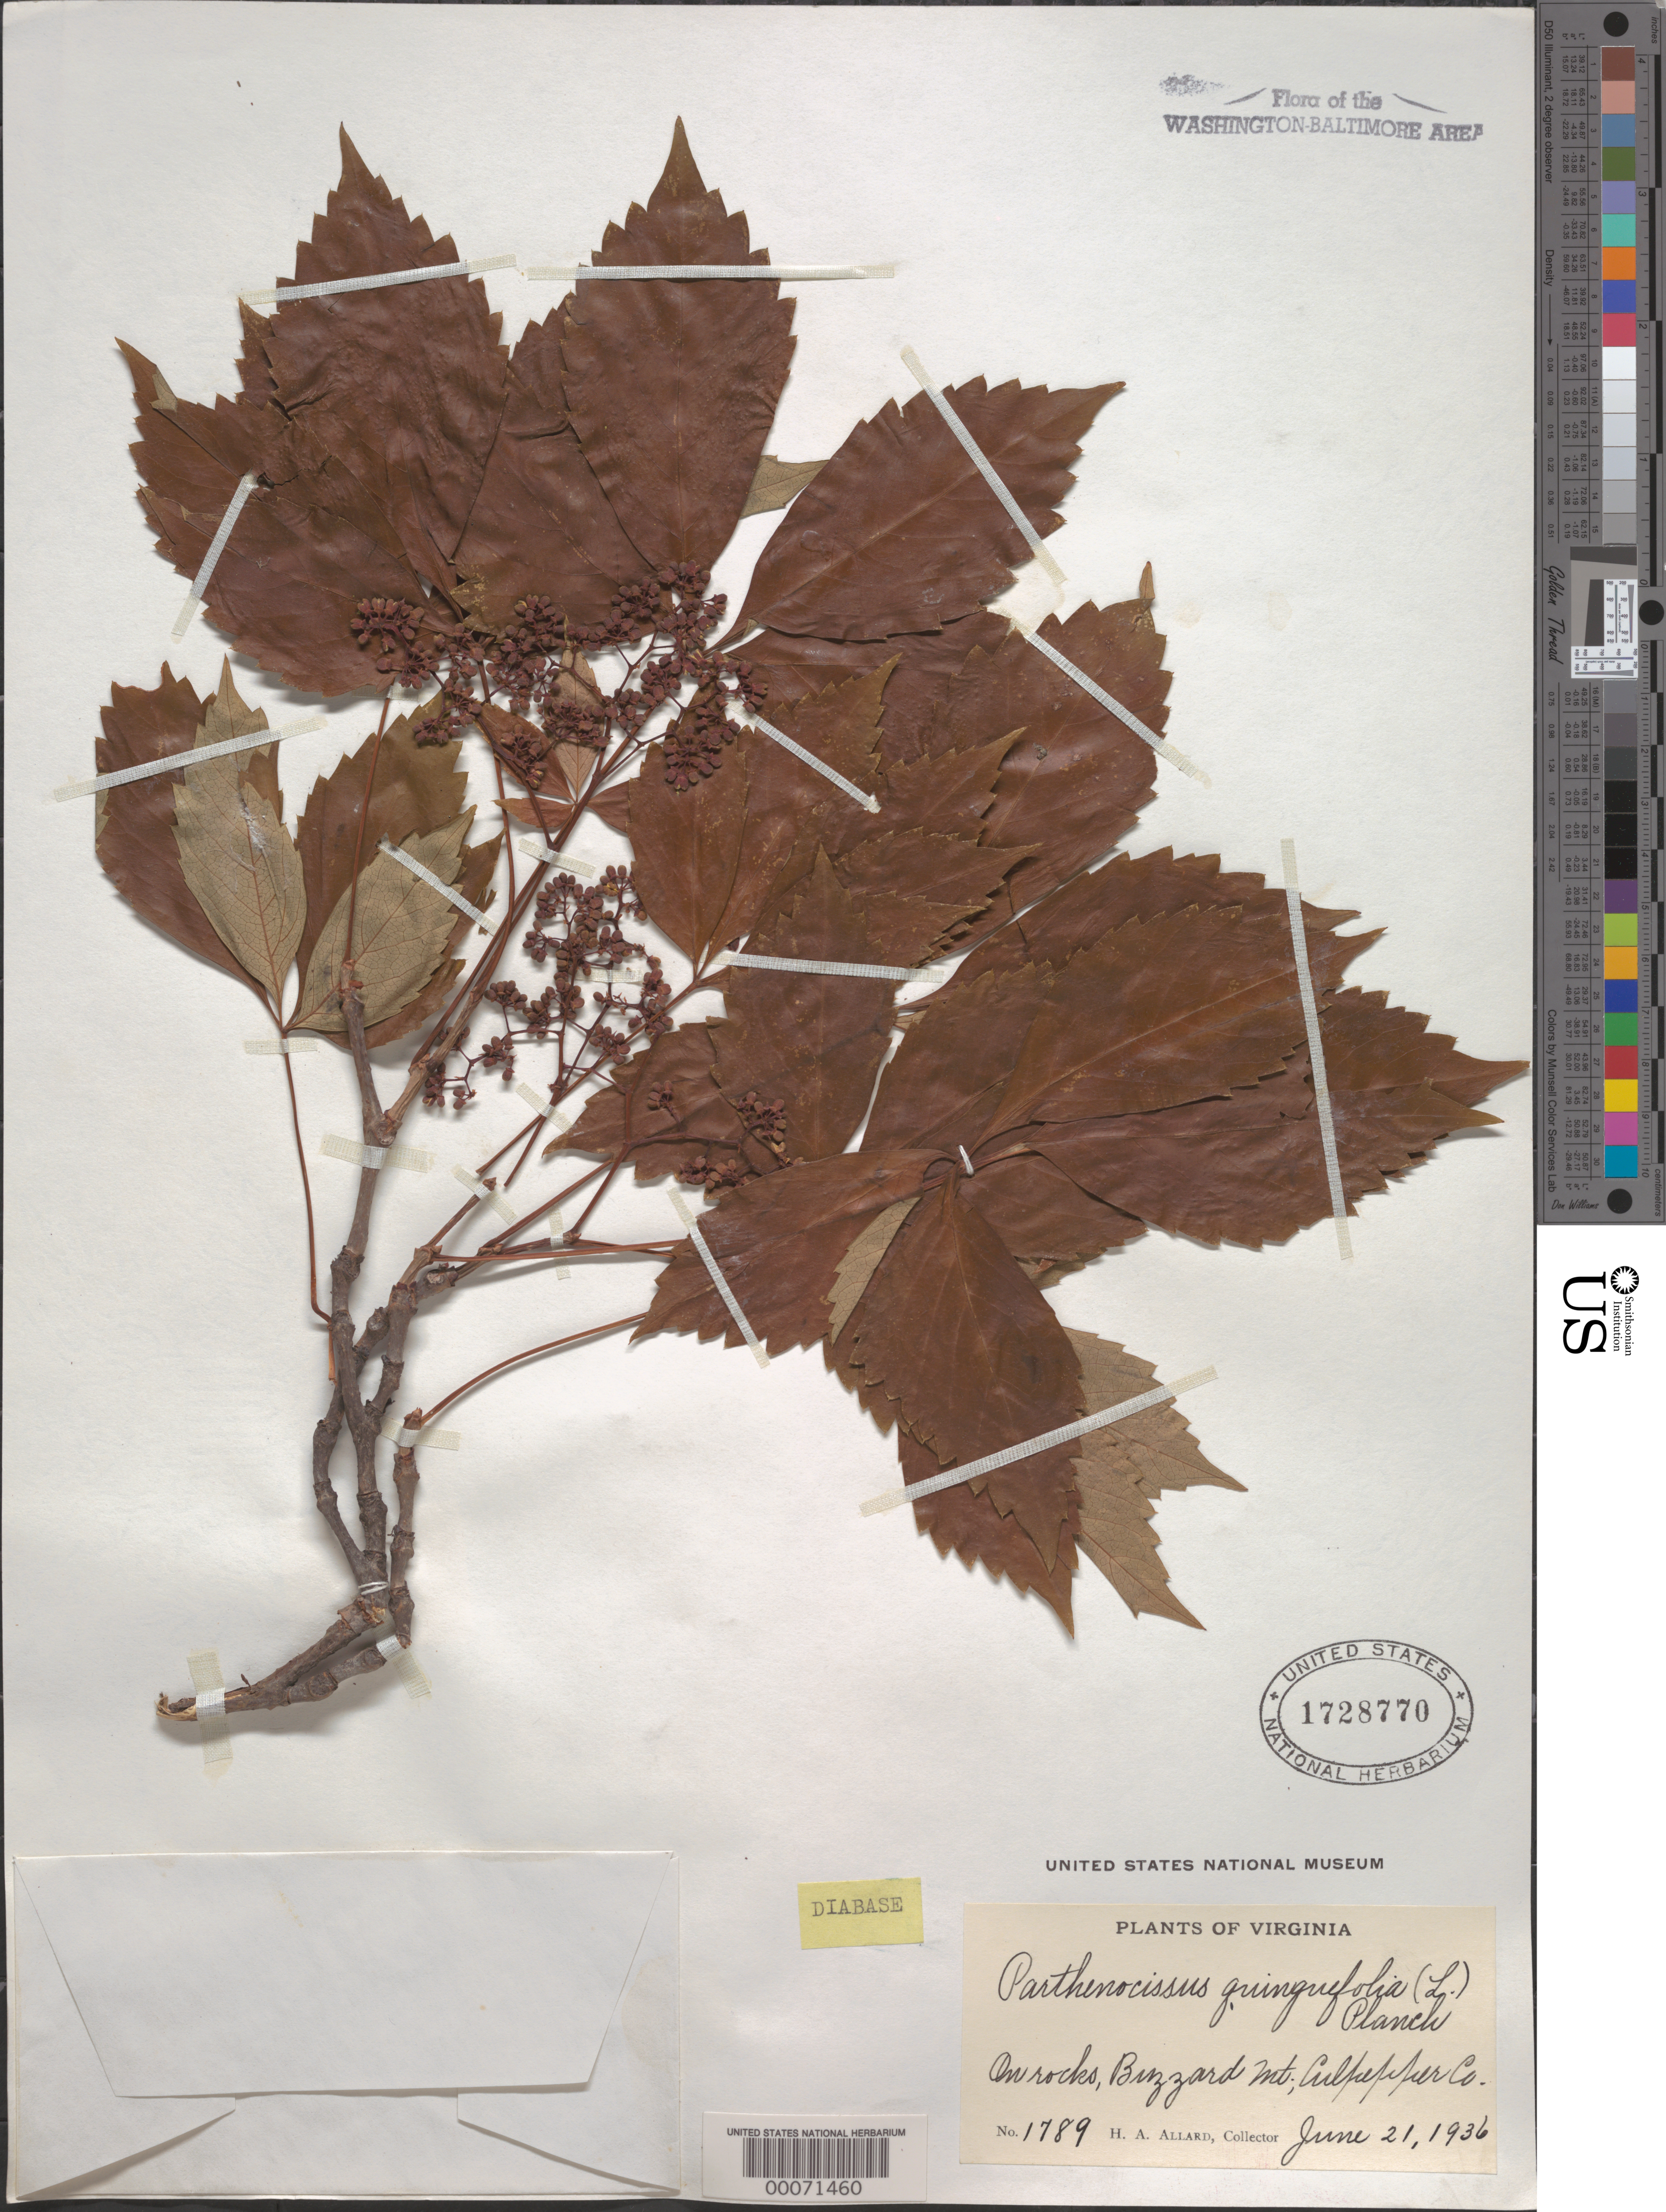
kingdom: Plantae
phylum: Tracheophyta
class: Magnoliopsida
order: Vitales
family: Vitaceae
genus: Parthenocissus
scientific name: Parthenocissus quinquefolia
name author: (L.) Planch.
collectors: H. A. Allard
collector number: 1789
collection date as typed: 21 Jun 1936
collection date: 1936-06-21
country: United States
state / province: Virginia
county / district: Culpeper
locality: Buzzard Mountain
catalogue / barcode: US 1728770